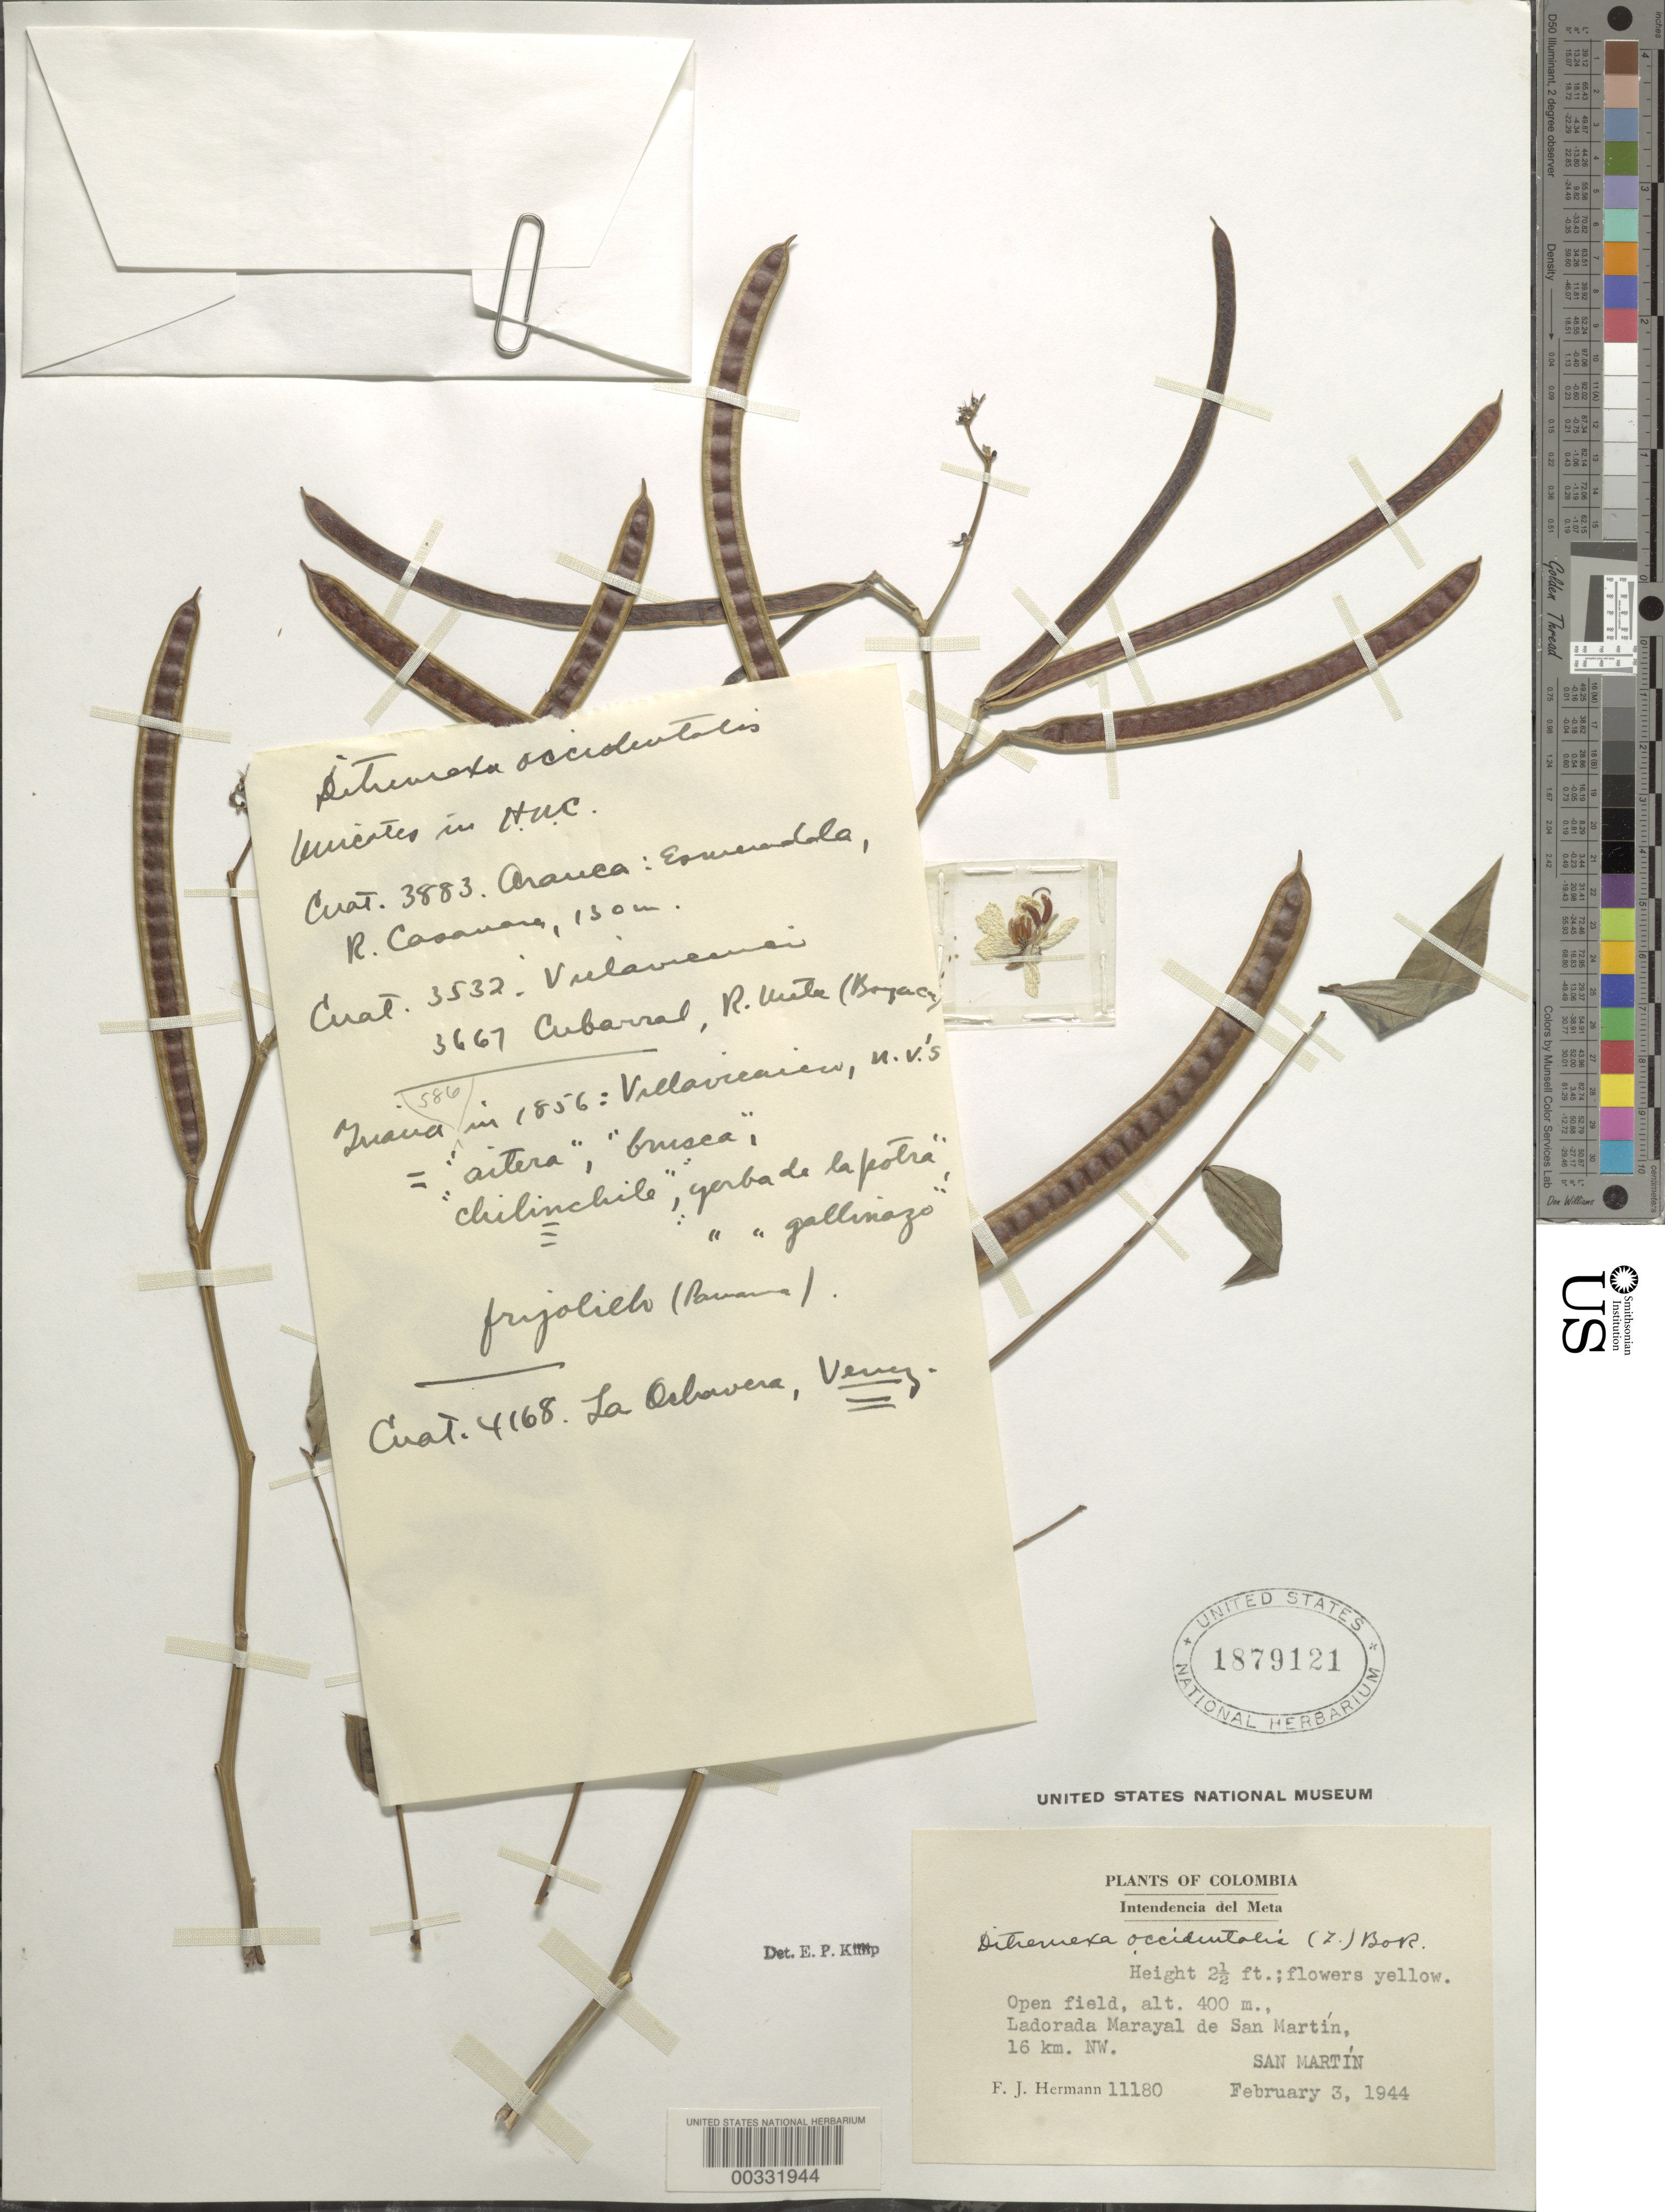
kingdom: Plantae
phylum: Tracheophyta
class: Magnoliopsida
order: Fabales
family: Fabaceae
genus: Senna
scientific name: Senna occidentalis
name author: (L.) Link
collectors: F. J. Hermann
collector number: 11180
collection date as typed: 03 Feb 1944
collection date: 1944-02-03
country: Colombia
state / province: Meta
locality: Ladorada Marayal de San Martin, 16 km NW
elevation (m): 400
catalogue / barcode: US 1879121